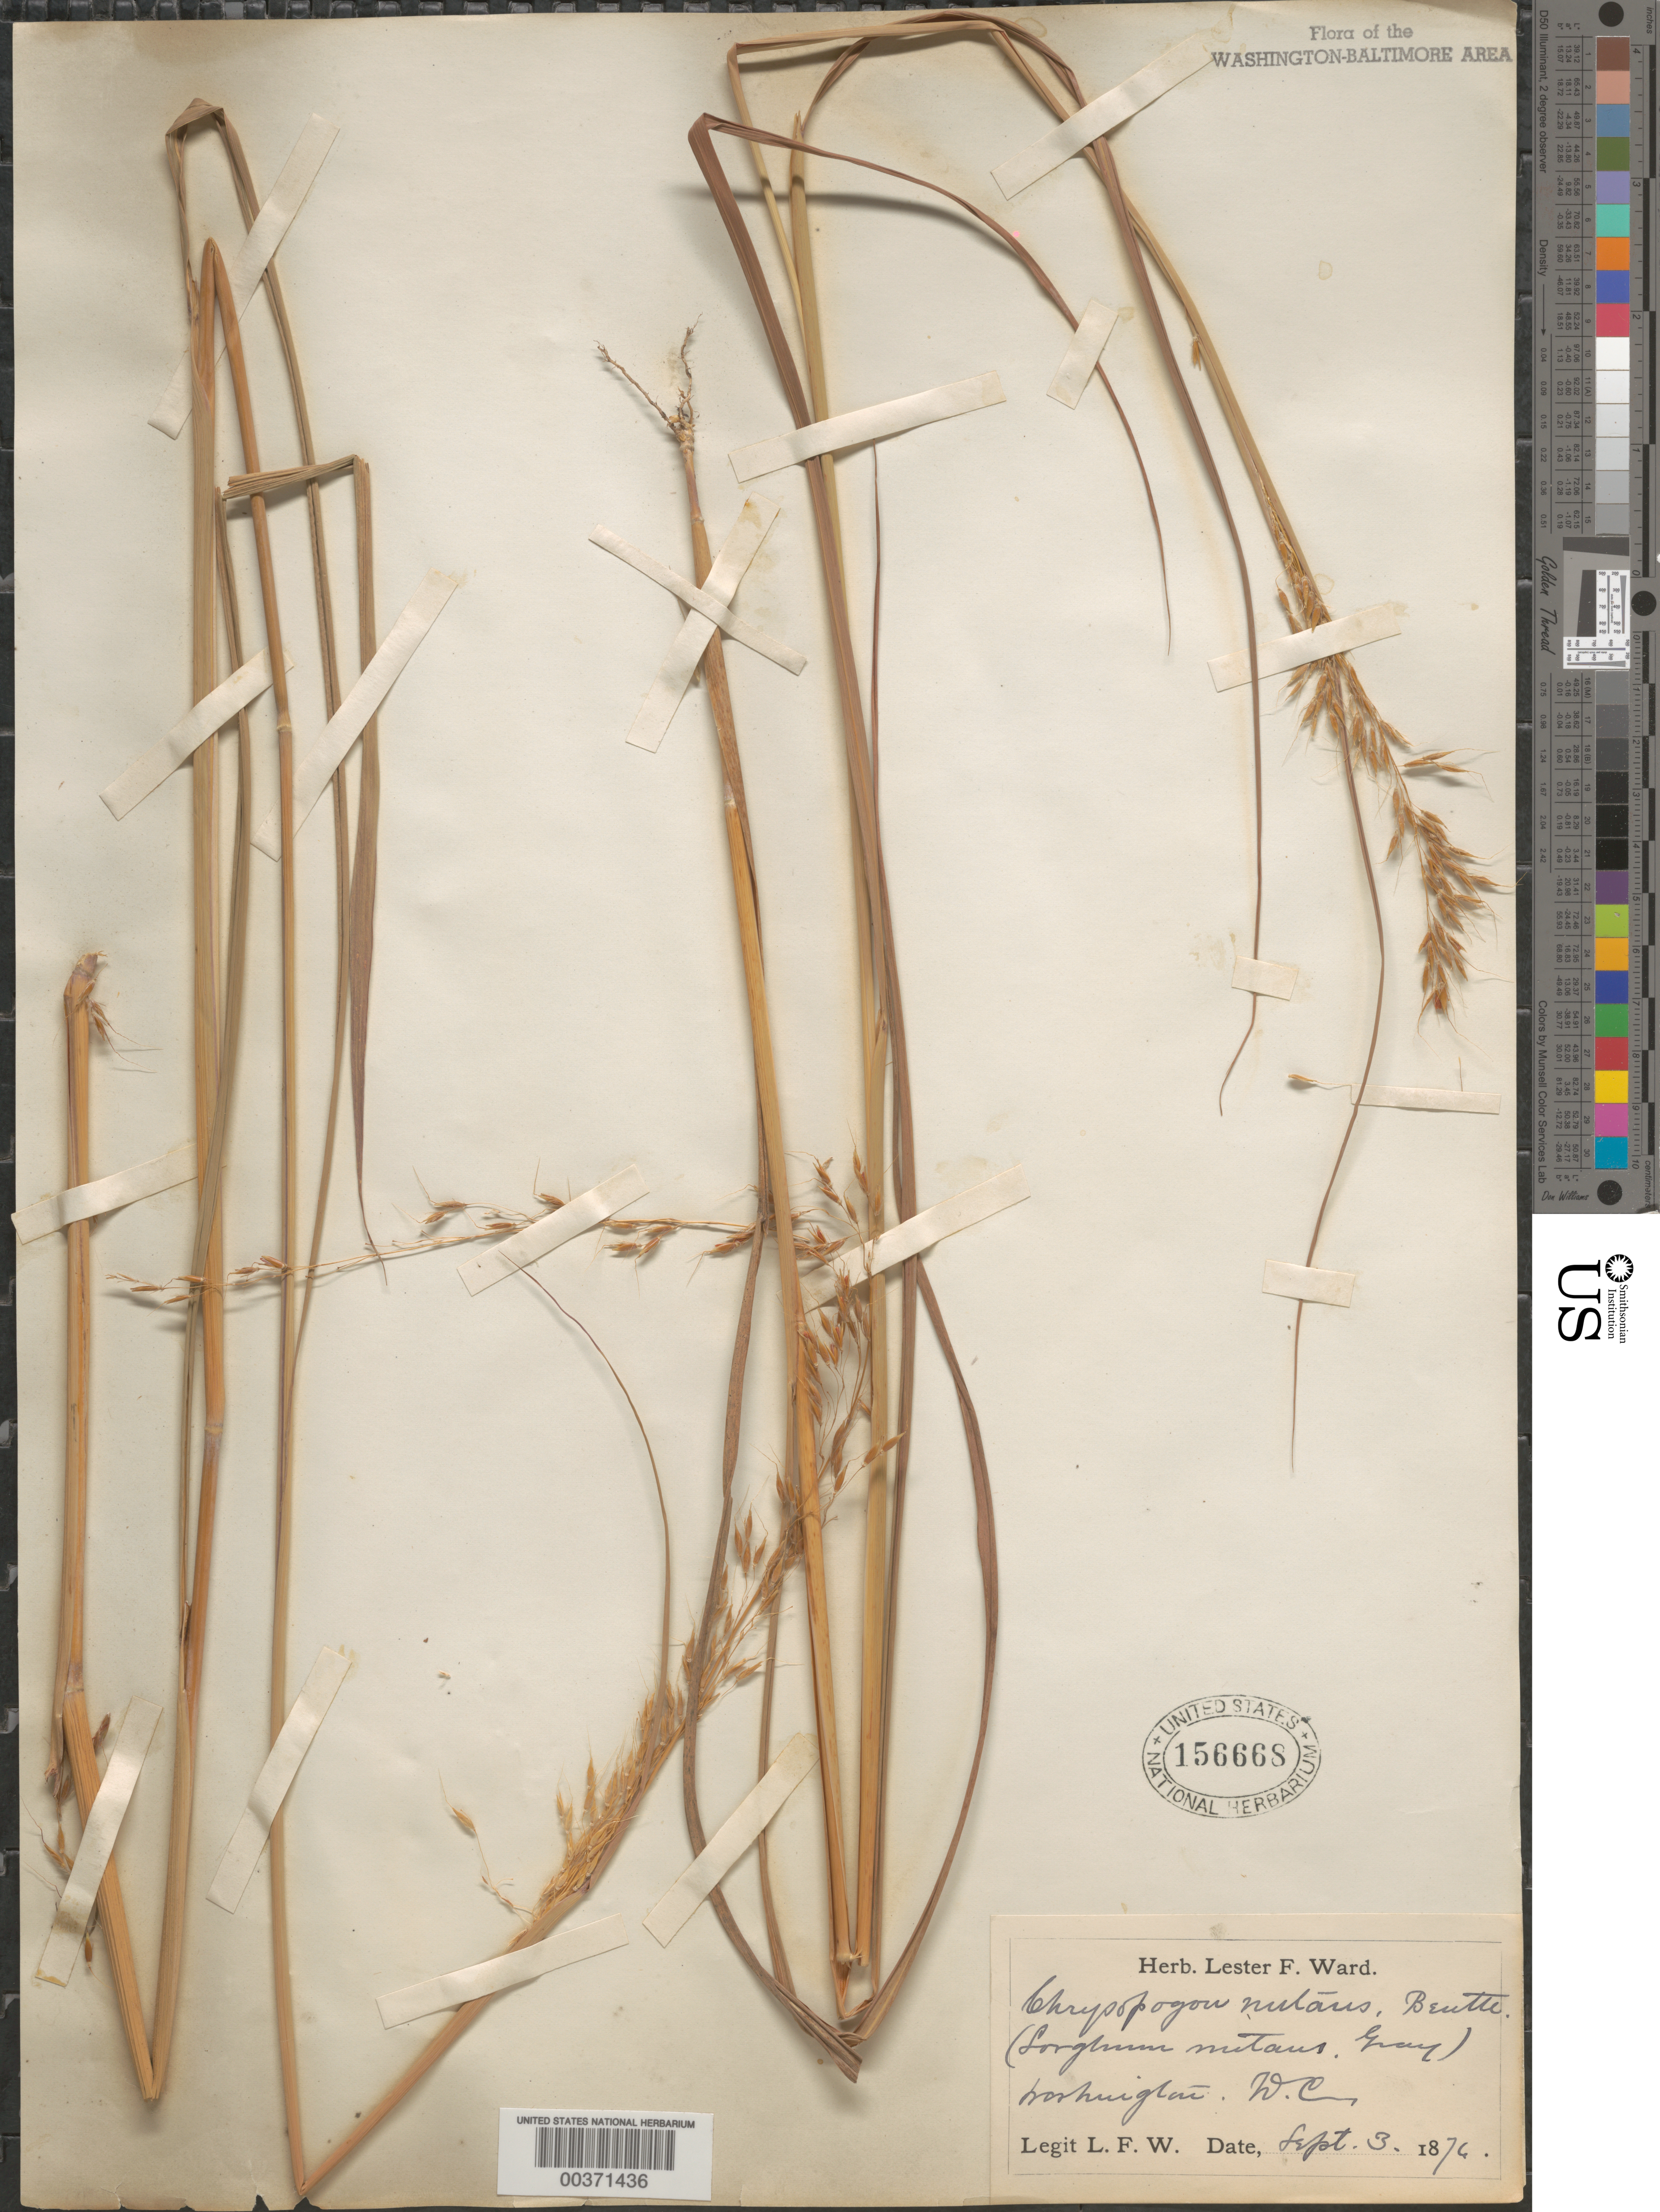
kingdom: Plantae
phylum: Tracheophyta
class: Liliopsida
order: Poales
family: Poaceae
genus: Sorghastrum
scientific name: Sorghastrum nutans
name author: (L.) Nash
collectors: L. F. Ward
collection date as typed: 03 Sep 1876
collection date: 1876-09-03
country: United States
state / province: District of Columbia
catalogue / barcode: US 156668